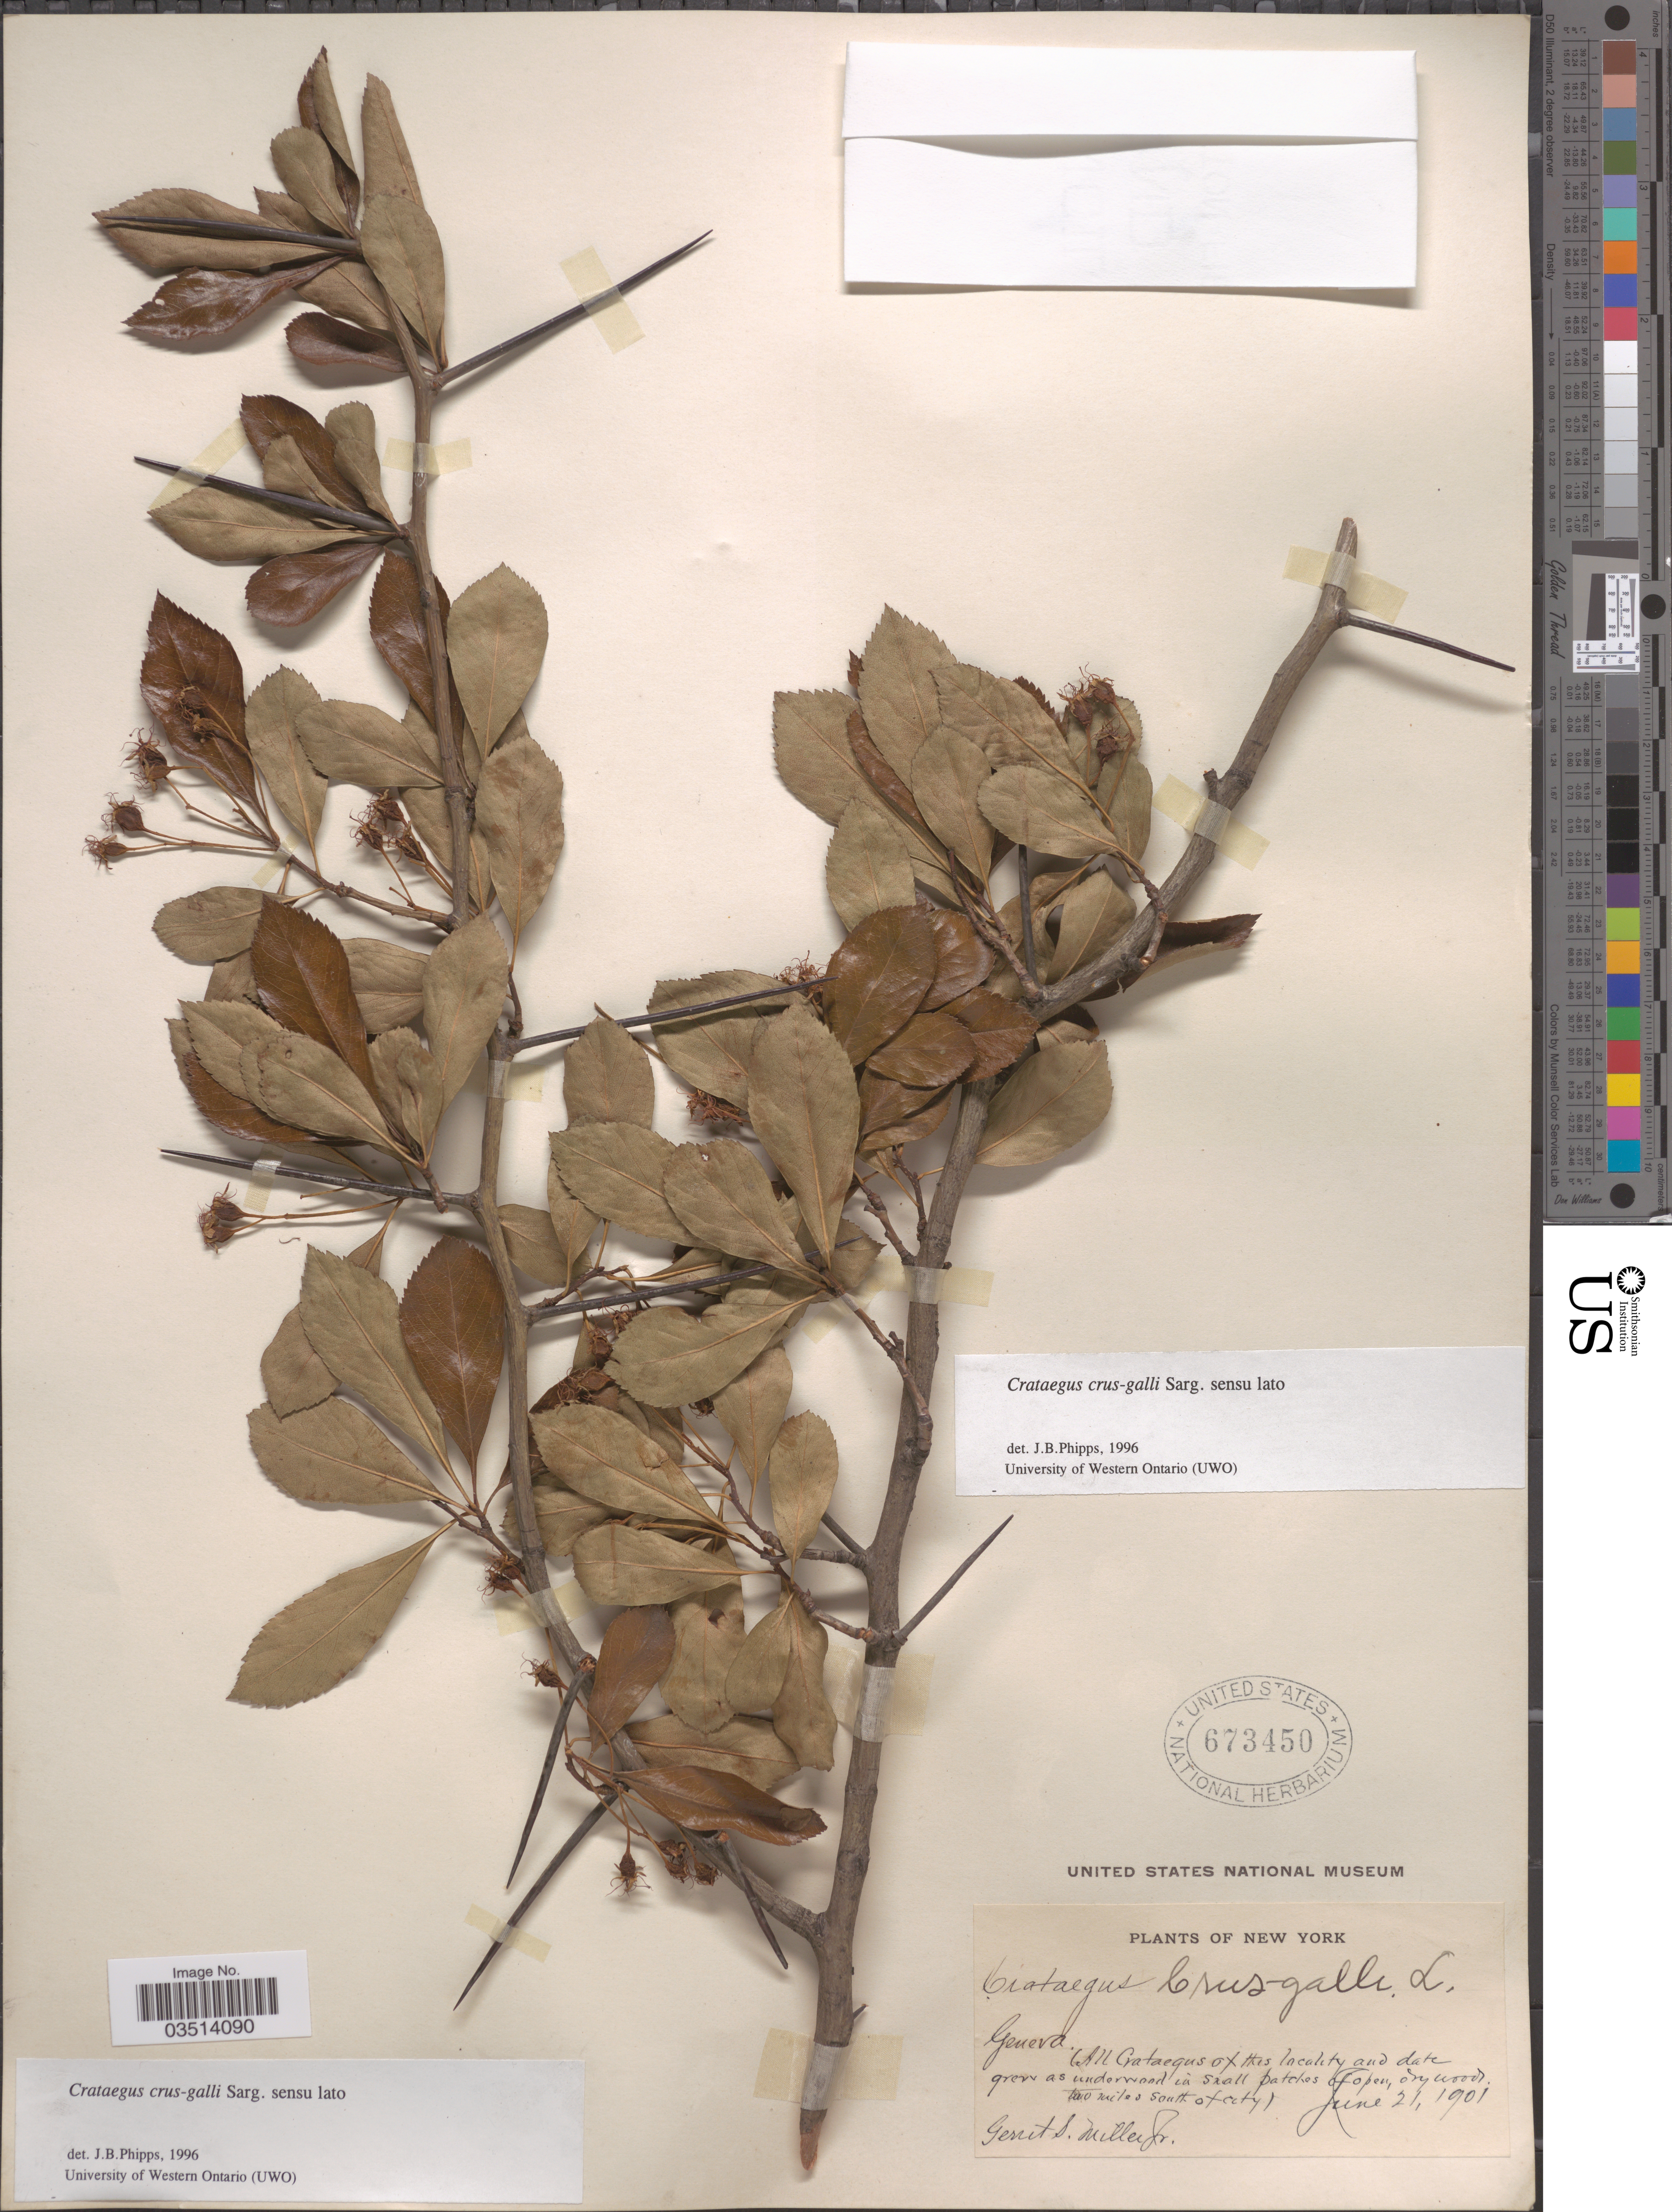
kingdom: Plantae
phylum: Tracheophyta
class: Magnoliopsida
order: Rosales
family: Rosaceae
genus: Crataegus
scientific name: Crataegus crus-galli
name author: L.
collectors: G. S. Miller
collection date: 1901-06-21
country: United States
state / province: New York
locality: Geneva. (Two miles south of city).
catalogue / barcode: US 673450